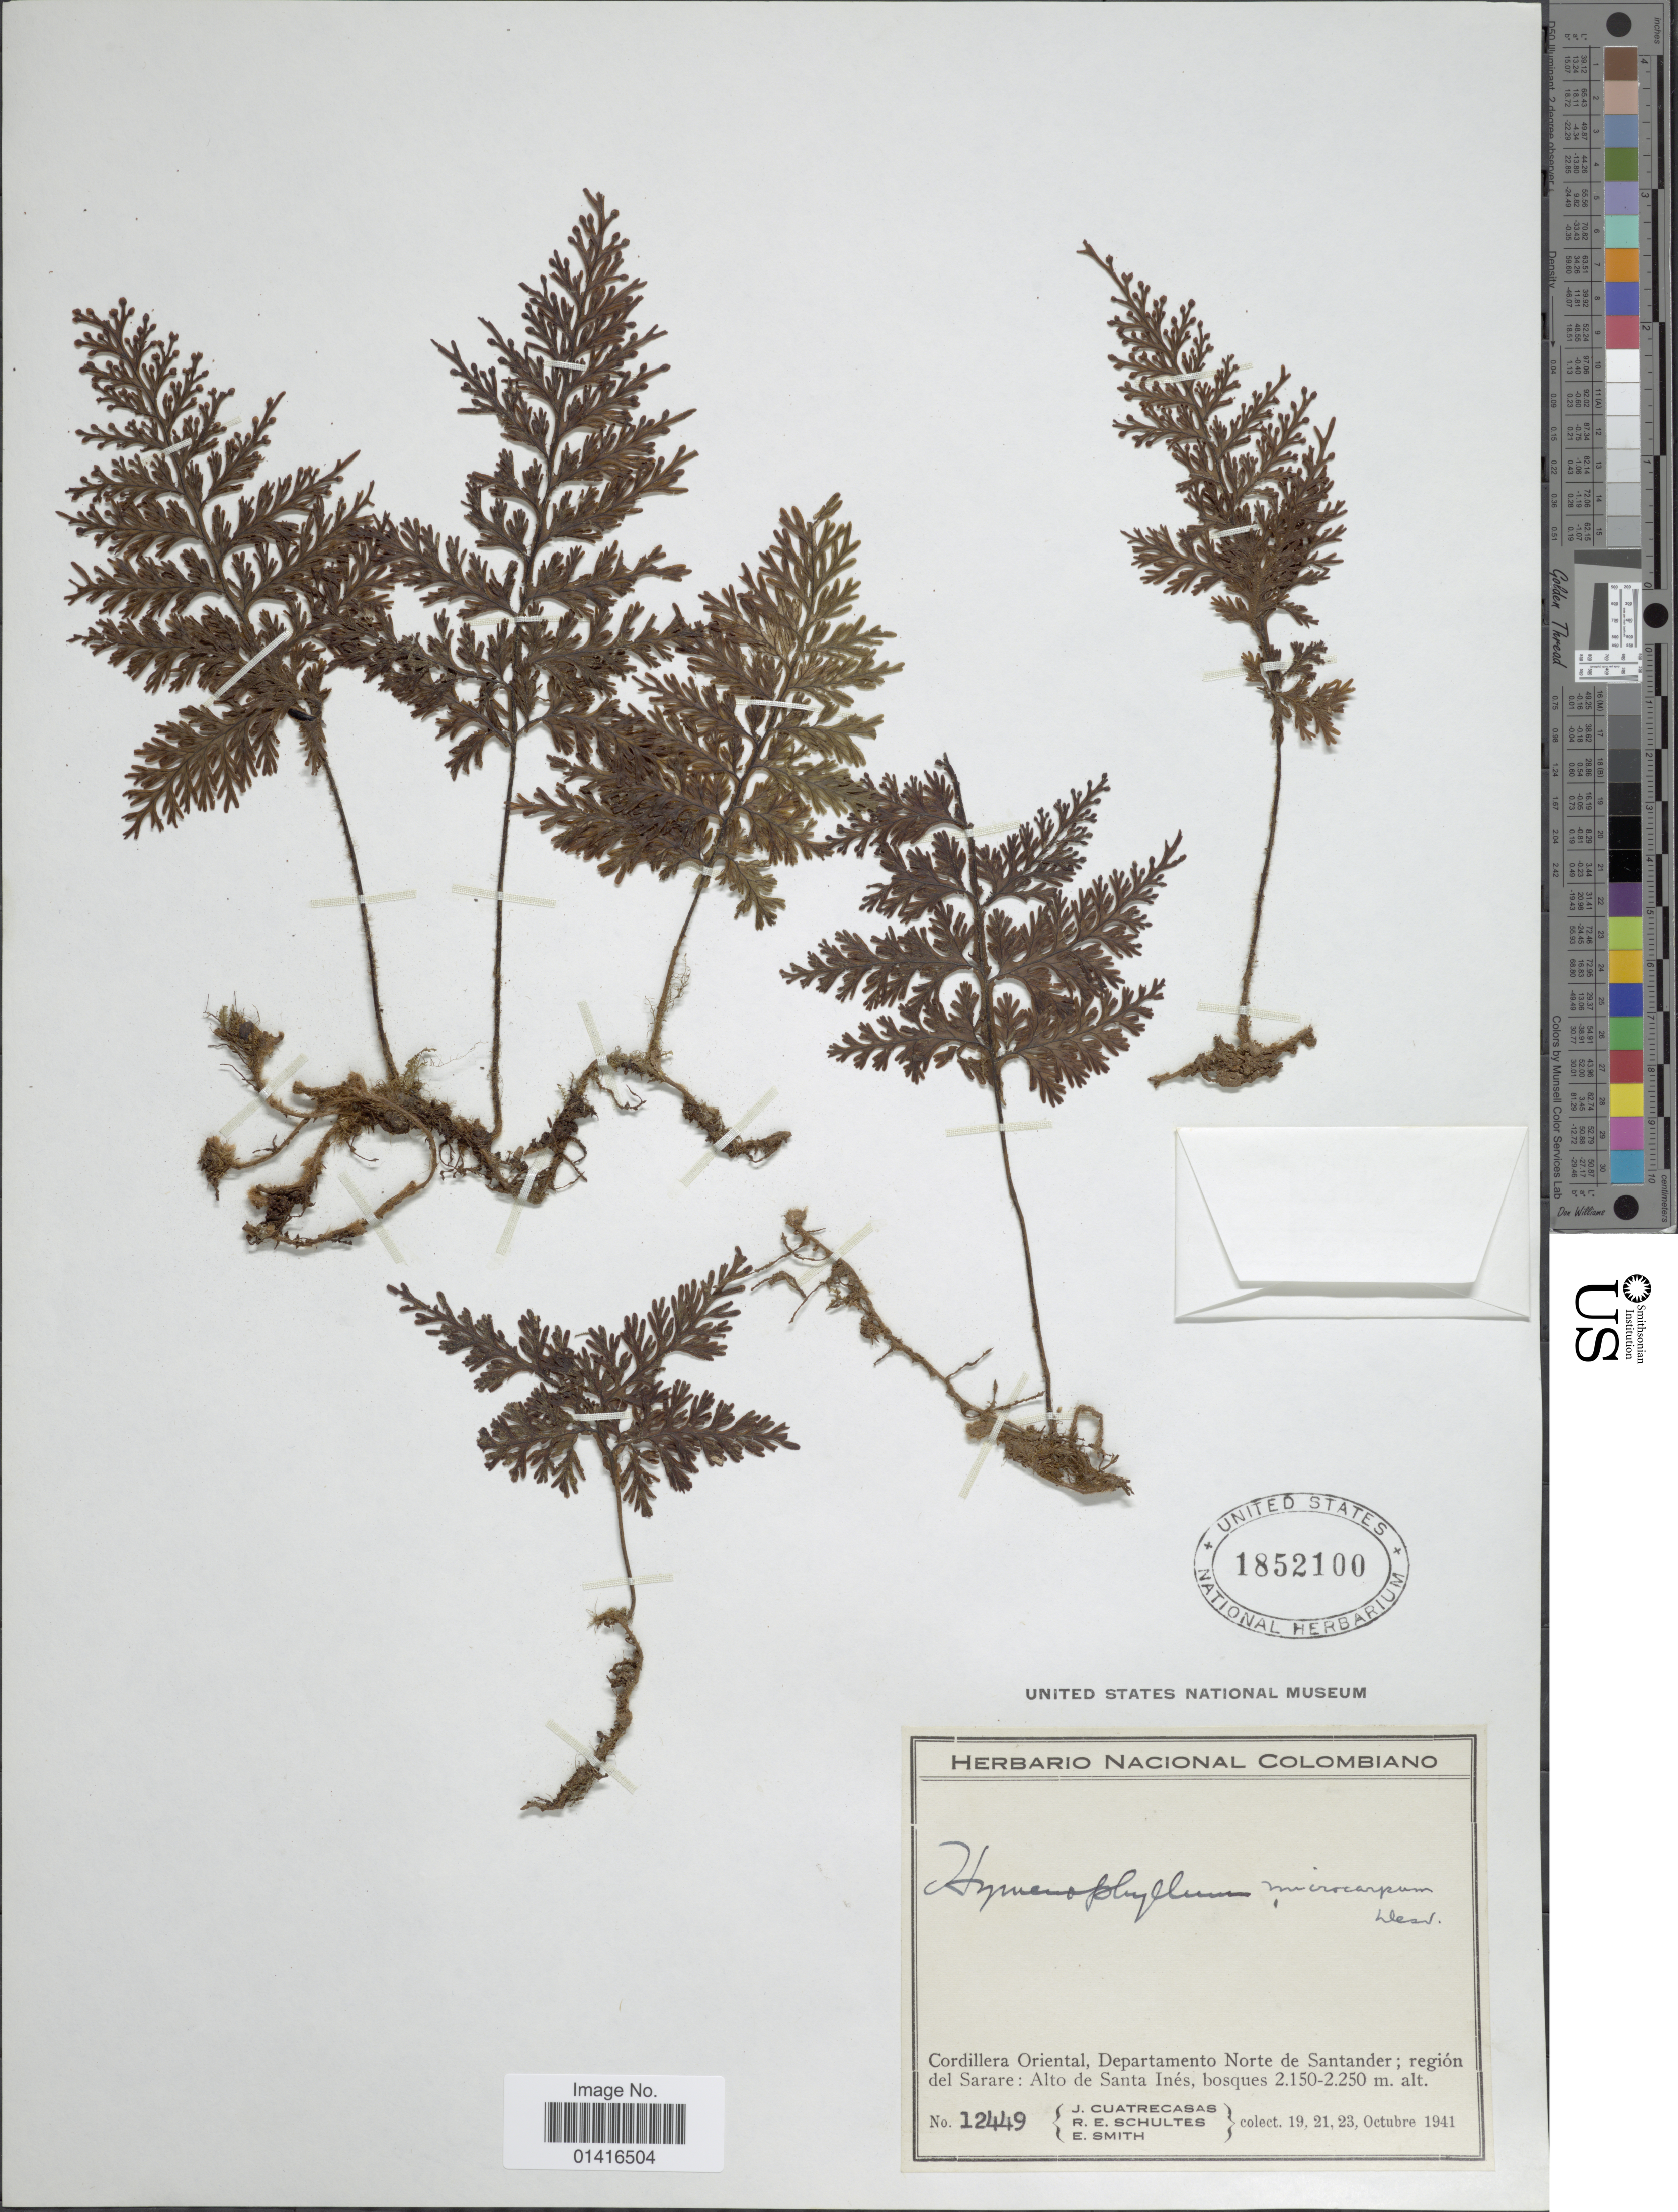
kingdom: Plantae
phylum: Tracheophyta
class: Polypodiopsida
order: Hymenophyllales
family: Hymenophyllaceae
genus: Hymenophyllum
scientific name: Hymenophyllum microcarpum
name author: (Desv.) Lellinger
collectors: J. Cuatrecasas, R. E. Schultes & C. E. Smith Jr.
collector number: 12449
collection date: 1941-10-19/1941-10-23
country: Colombia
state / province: Norte de Santander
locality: Región del Sarare: Alto de Inés.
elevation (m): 2150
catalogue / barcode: US 1852100